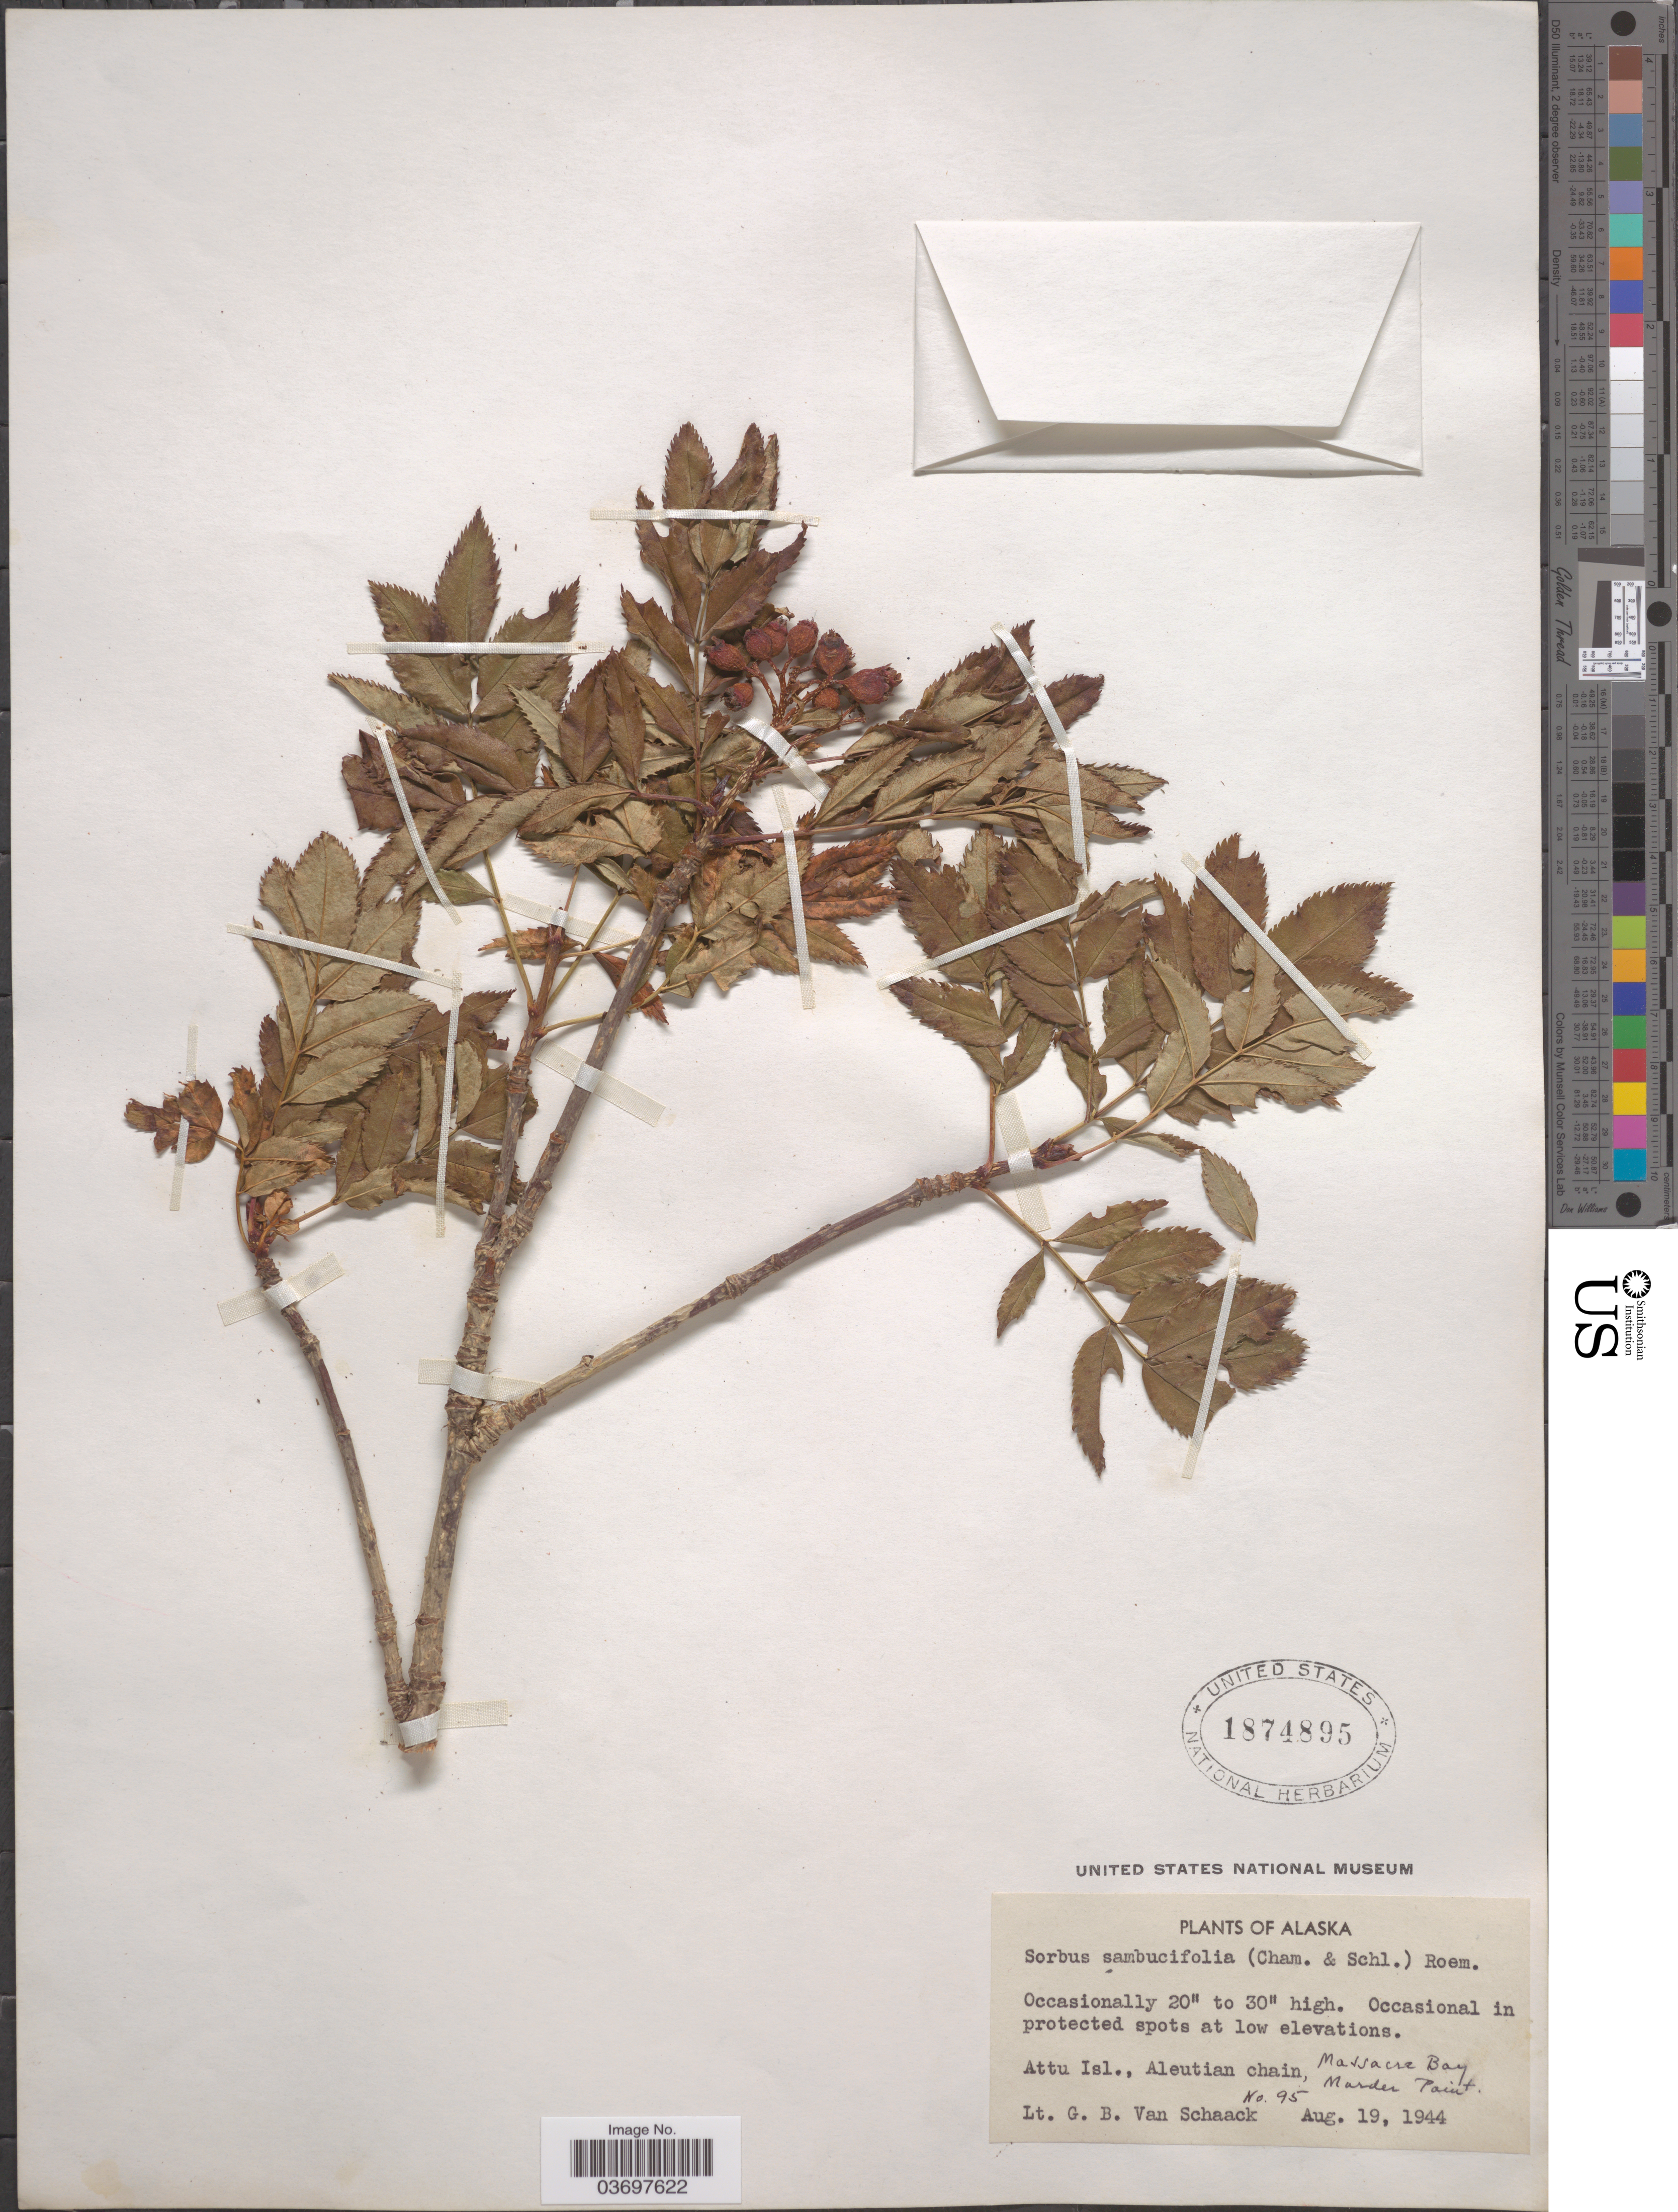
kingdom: Plantae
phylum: Tracheophyta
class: Magnoliopsida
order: Rosales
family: Rosaceae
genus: Sorbus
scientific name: Sorbus sambucifolia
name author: (Cham. & Schltdl.) M. Roem.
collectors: G. Van Schaack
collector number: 95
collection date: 1944-08-19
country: United States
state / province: Alaska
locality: Attu Isl., Aleutian chain, Massacre Bay, Murder Point.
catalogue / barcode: US 1874895